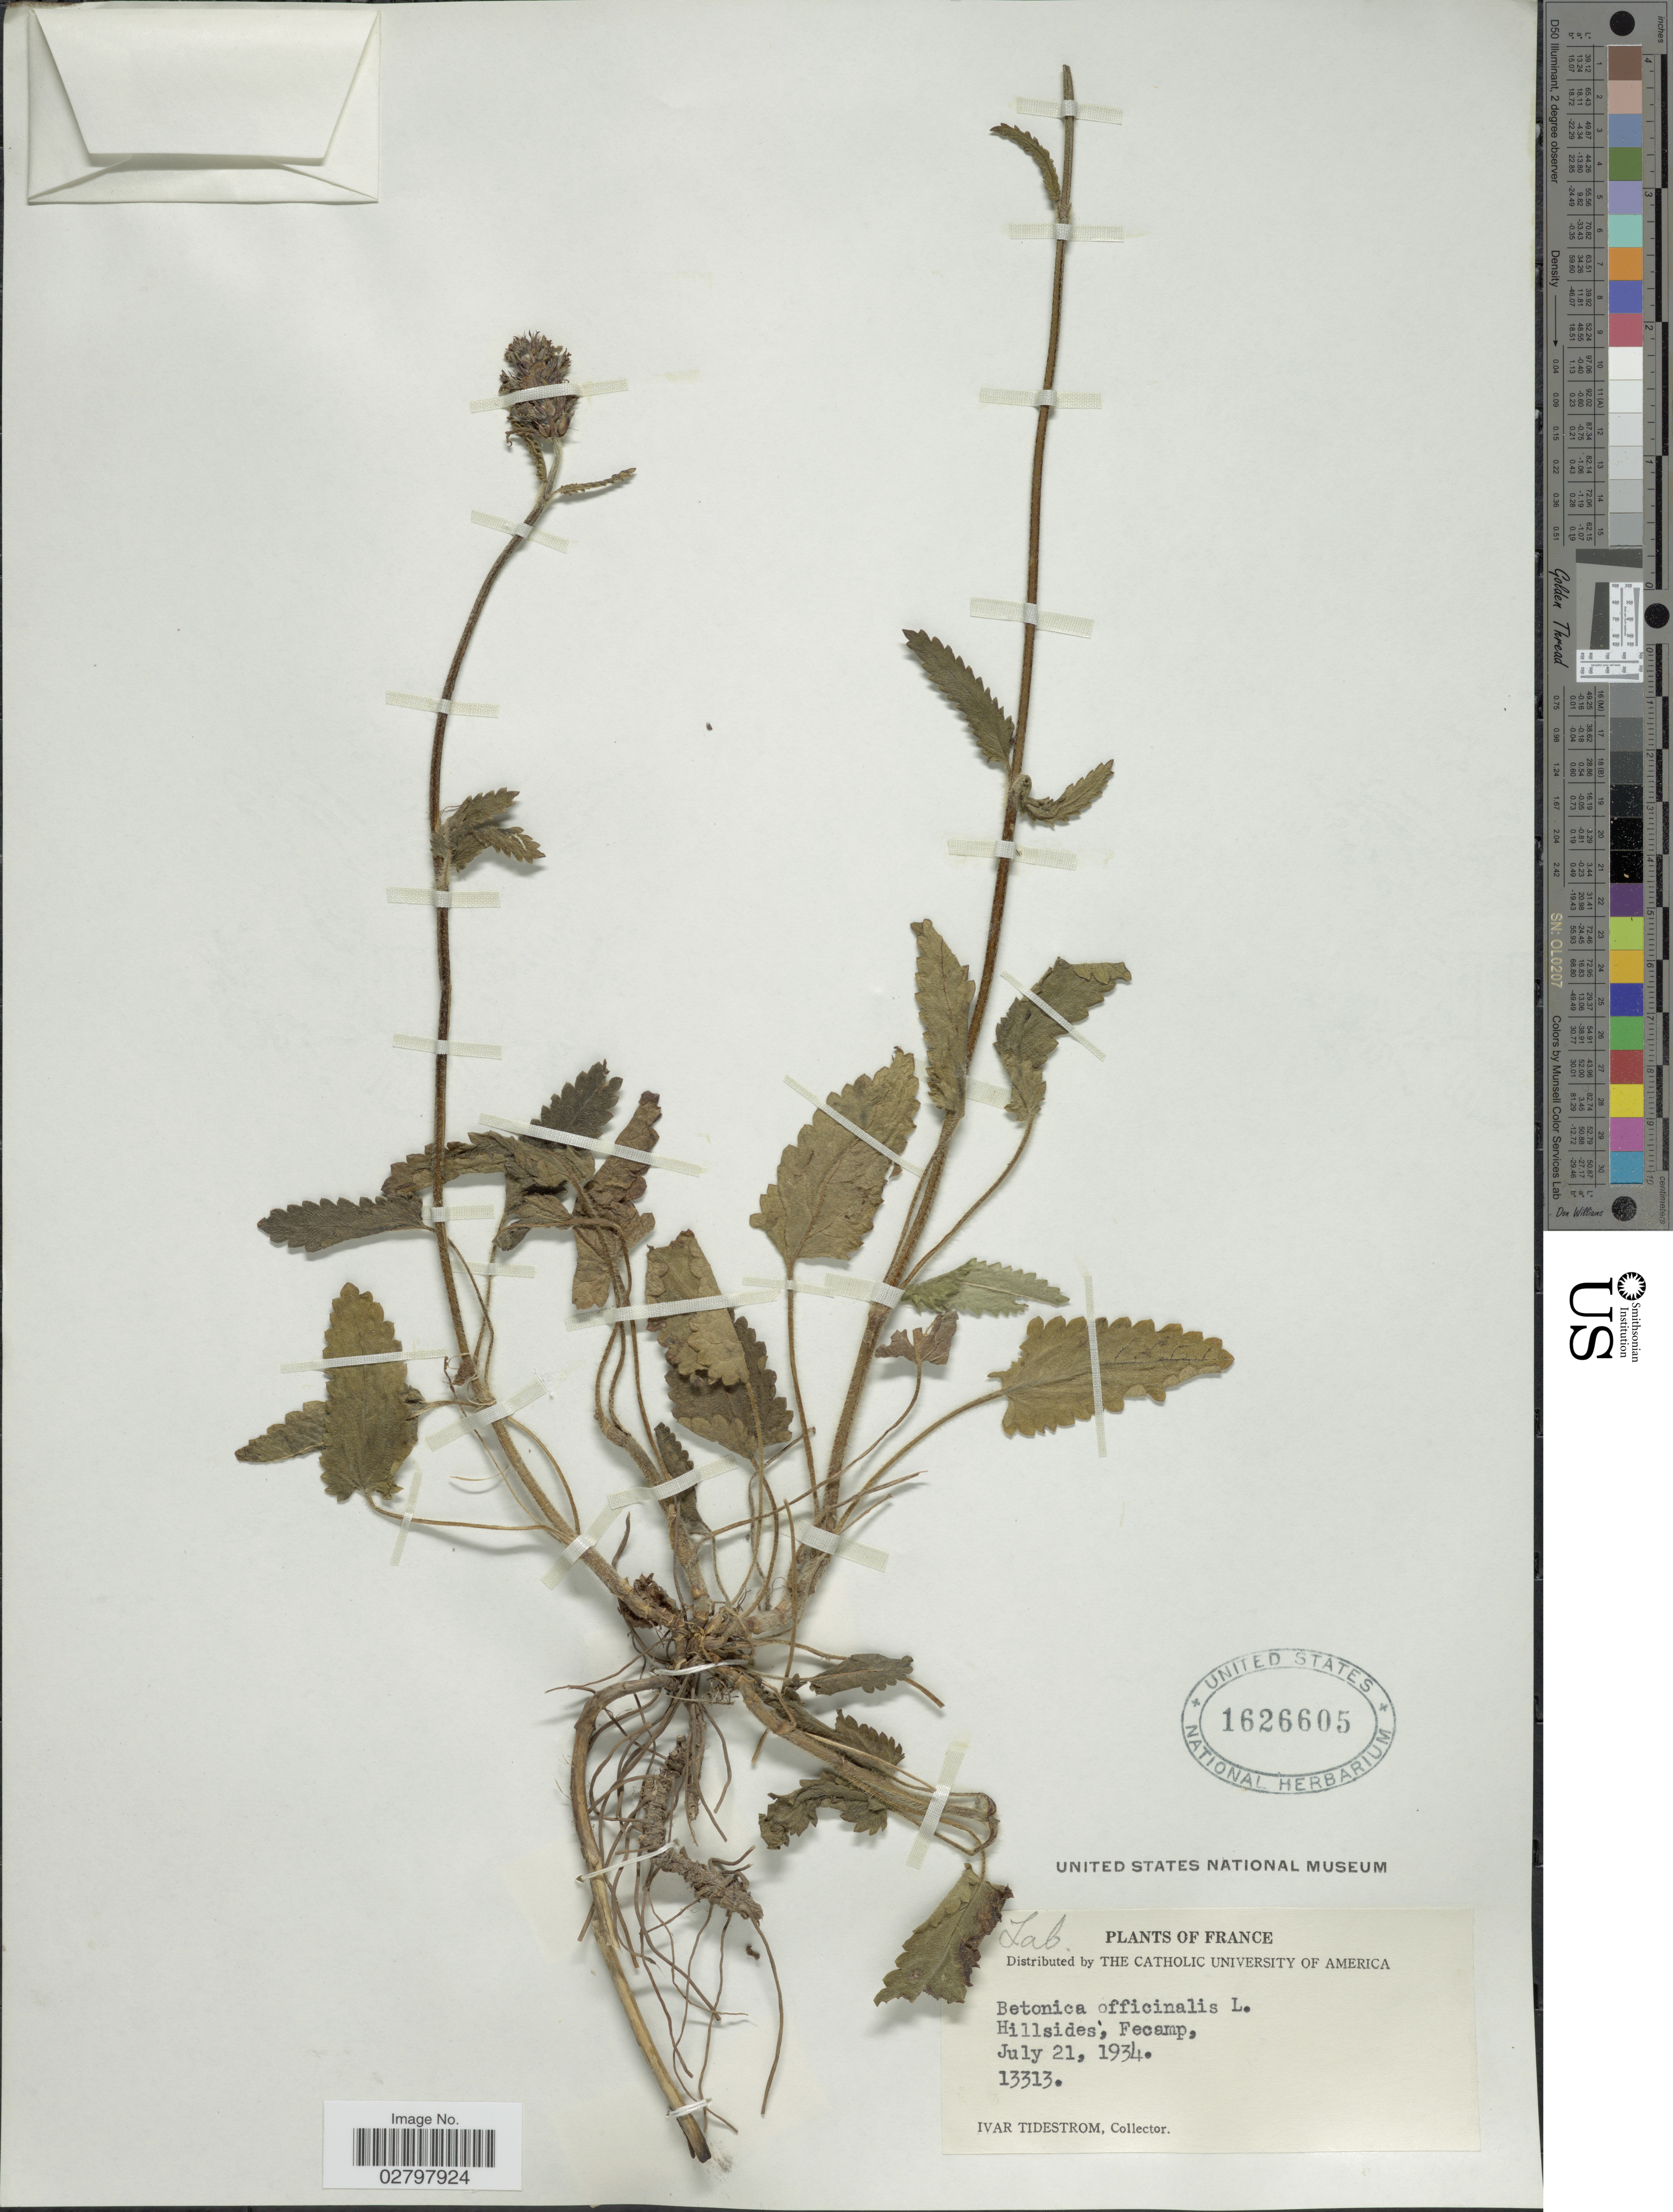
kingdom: Plantae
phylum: Tracheophyta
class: Magnoliopsida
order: Lamiales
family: Lamiaceae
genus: Stachys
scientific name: Stachys officinalis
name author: (L.) Trevis.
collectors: I. F. Tidestrom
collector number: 13313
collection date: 1934-07-21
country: France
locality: Hillsides, Fecamp.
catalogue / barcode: US 1626605